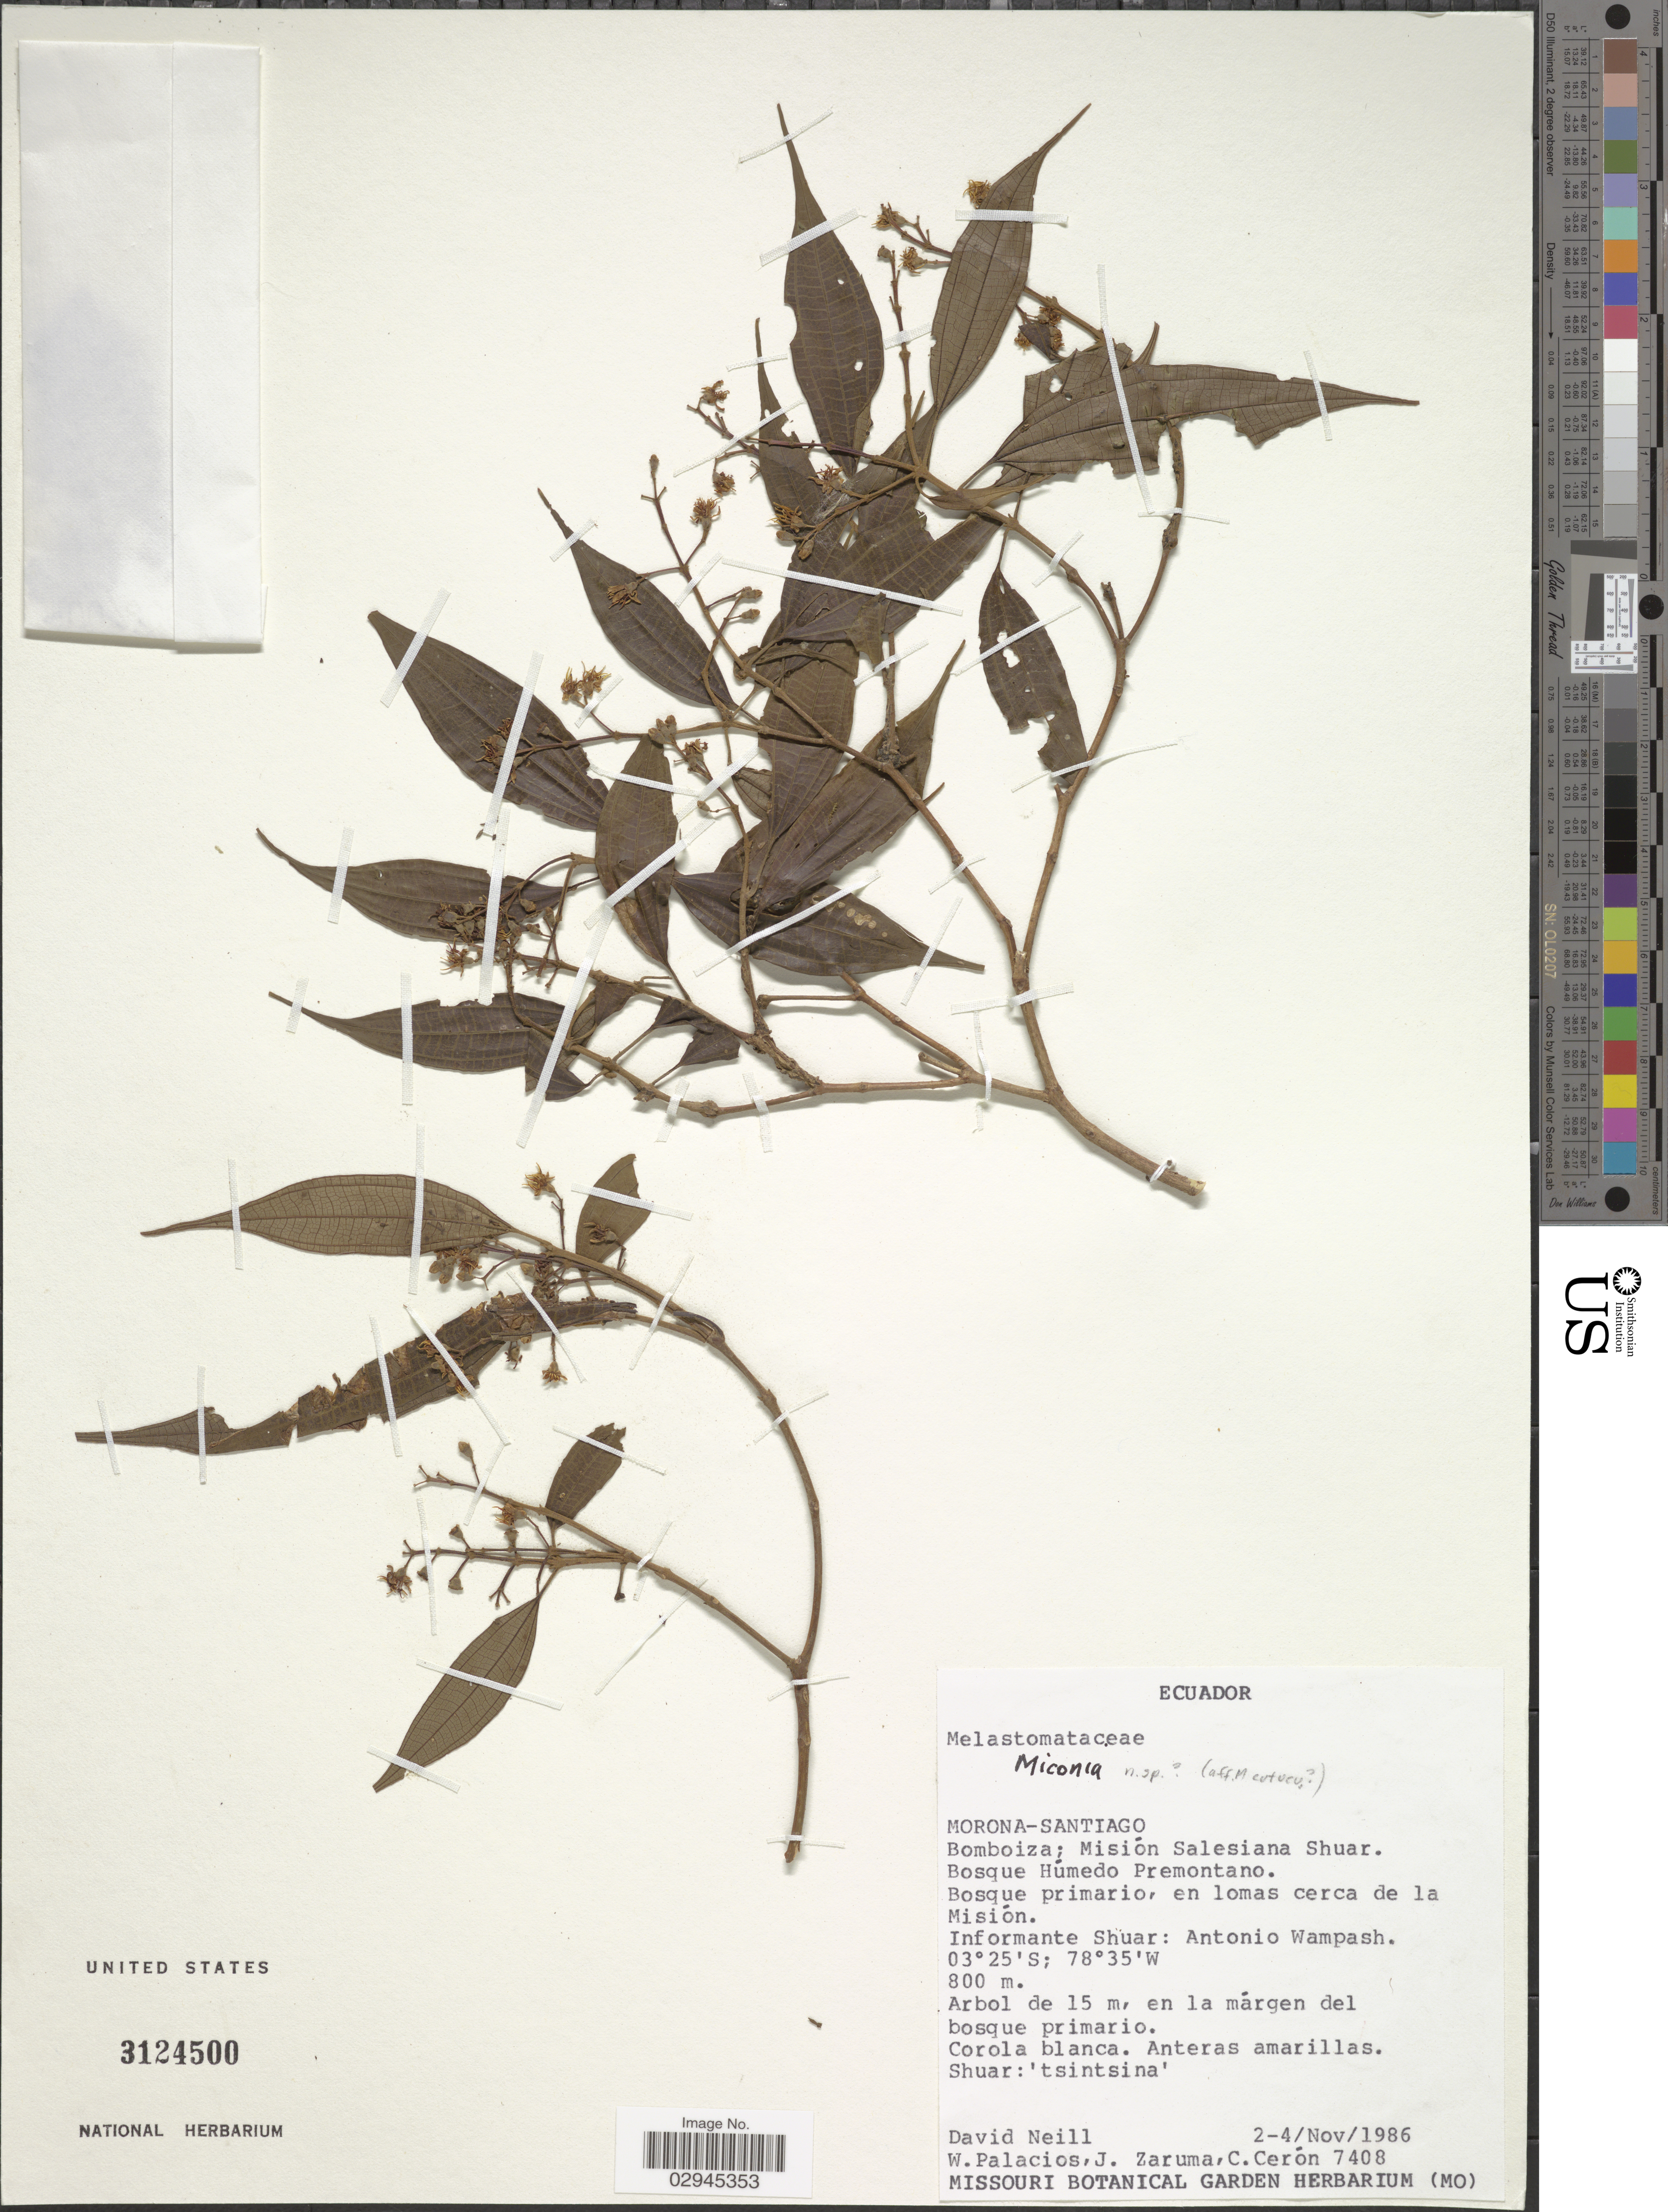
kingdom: Plantae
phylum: Tracheophyta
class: Magnoliopsida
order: Myrtales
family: Melastomataceae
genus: Miconia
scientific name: Miconia sp.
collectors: D. Neill, W. Palacios, J. Zaruma & C. E. Cerón M.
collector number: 7408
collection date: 1986-11-02/1986-11-04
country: Ecuador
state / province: Morona-Santiago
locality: Bomboiza; Misión Salesiana Shuar. Bosque Húmedo Premontano. Bosque primario, en lomas cerca de la Misión. Informante Shuar: Antonio Wampash.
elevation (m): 800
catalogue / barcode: US 3124500